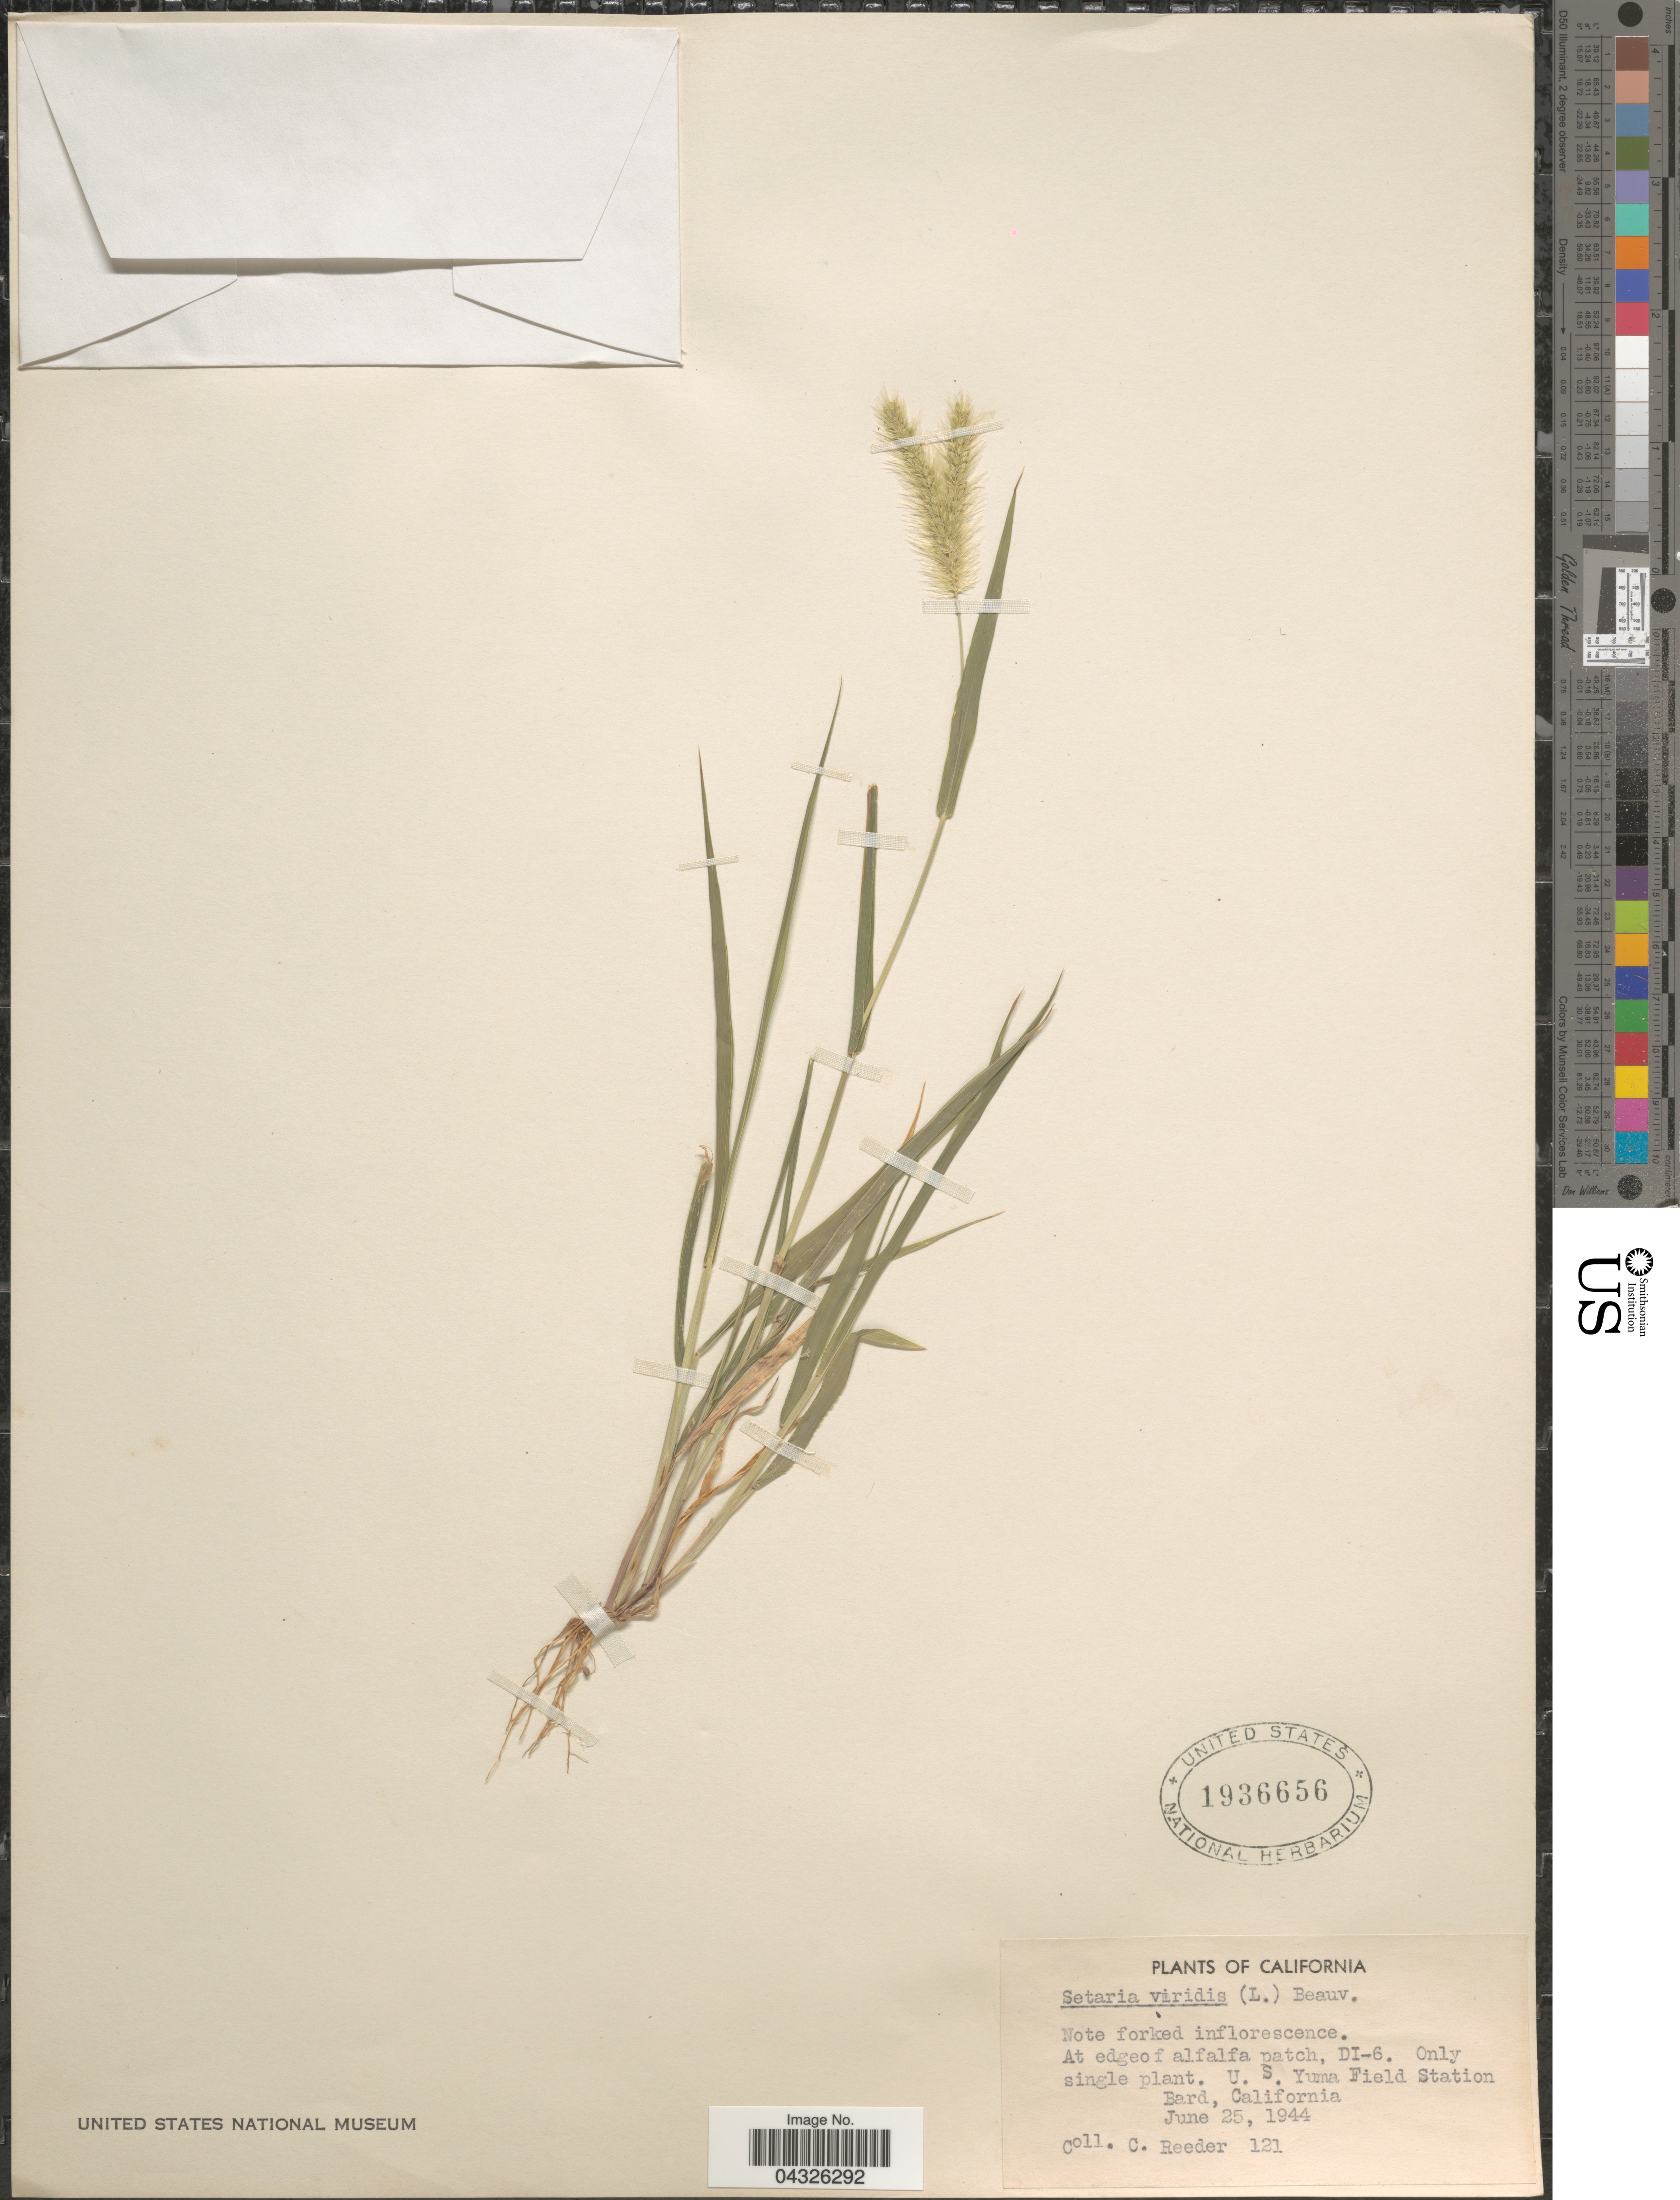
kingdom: Plantae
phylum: Tracheophyta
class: Liliopsida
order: Poales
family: Poaceae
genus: Setaria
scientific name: Setaria viridis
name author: (L.) P. Beauv.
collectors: C. Reeder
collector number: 121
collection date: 1944-06-25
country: United States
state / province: California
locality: At edge of alfalfa patch, DI-6. U.S. Yuma Field Station Bard.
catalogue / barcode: US 1936656